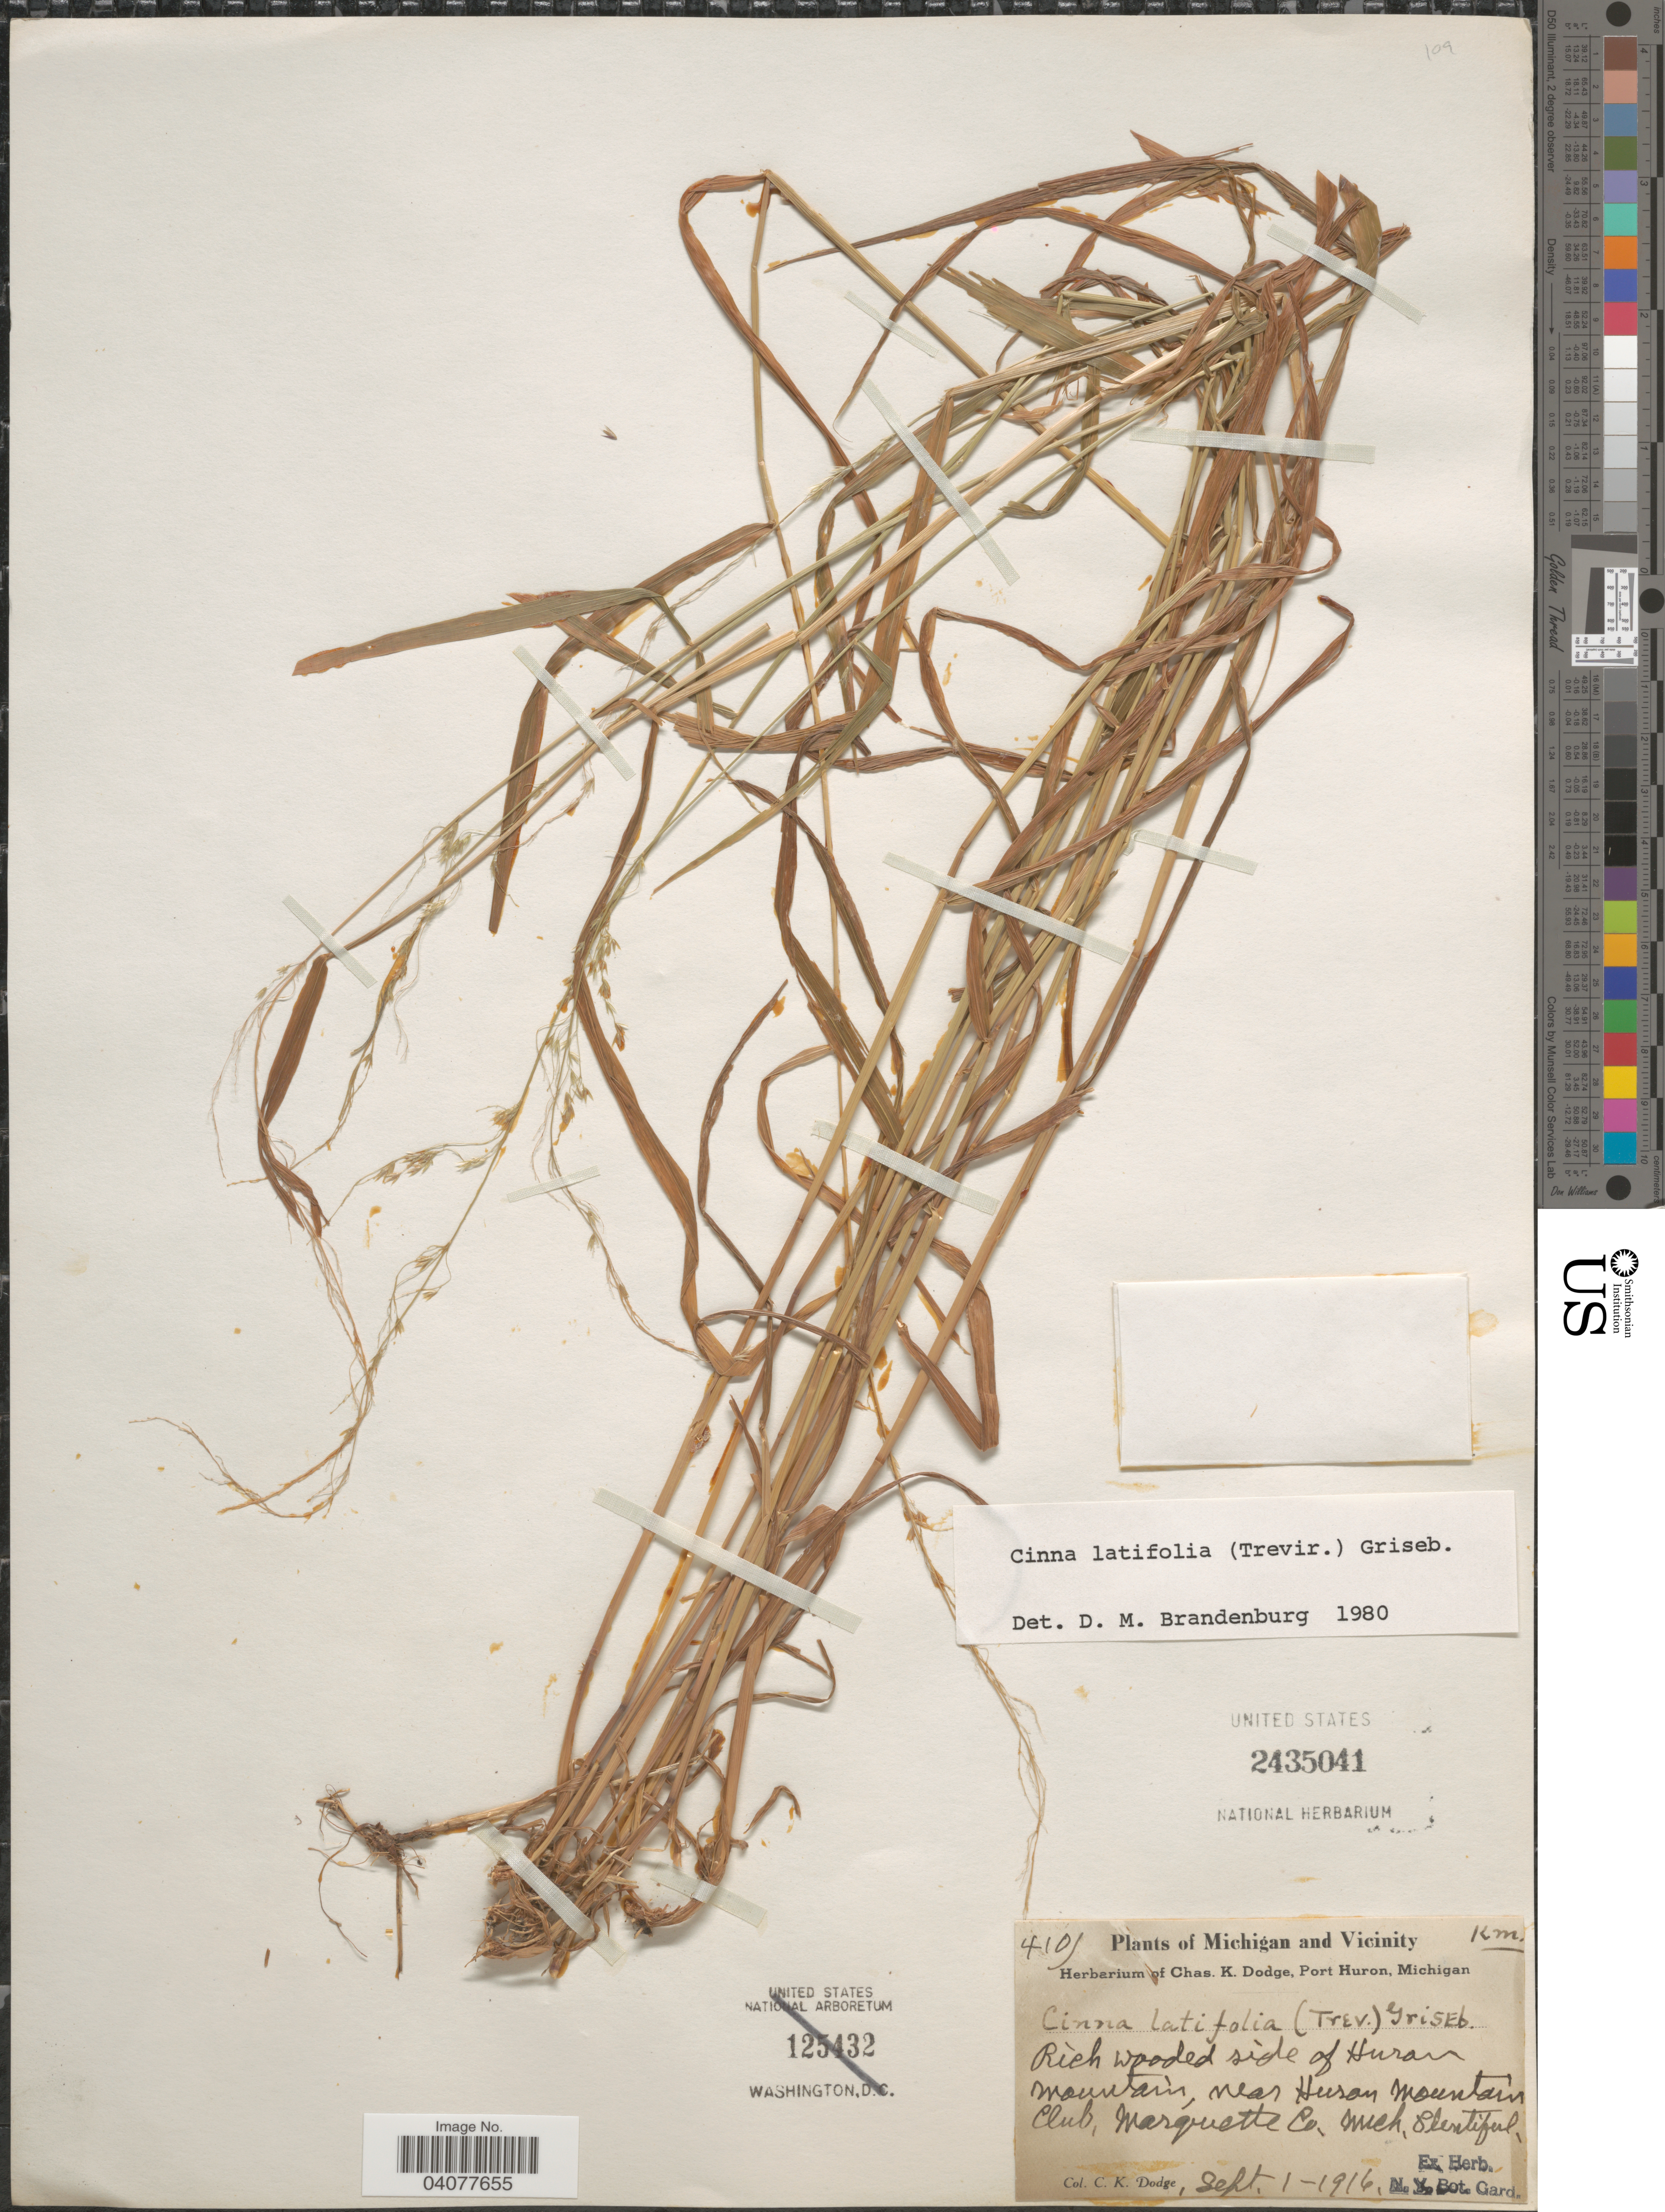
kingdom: Plantae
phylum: Tracheophyta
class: Liliopsida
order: Poales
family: Poaceae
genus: Cinna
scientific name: Cinna latifolia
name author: (Trevir. ex Goeppert) Griseb.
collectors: C. K. Dodge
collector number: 4105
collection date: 1916-09-01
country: United States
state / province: Michigan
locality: Michigan and Vicinity. Rich wooded side of Huran Mountain, near Huran mountain Club, Marquette Co.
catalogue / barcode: US 2435041